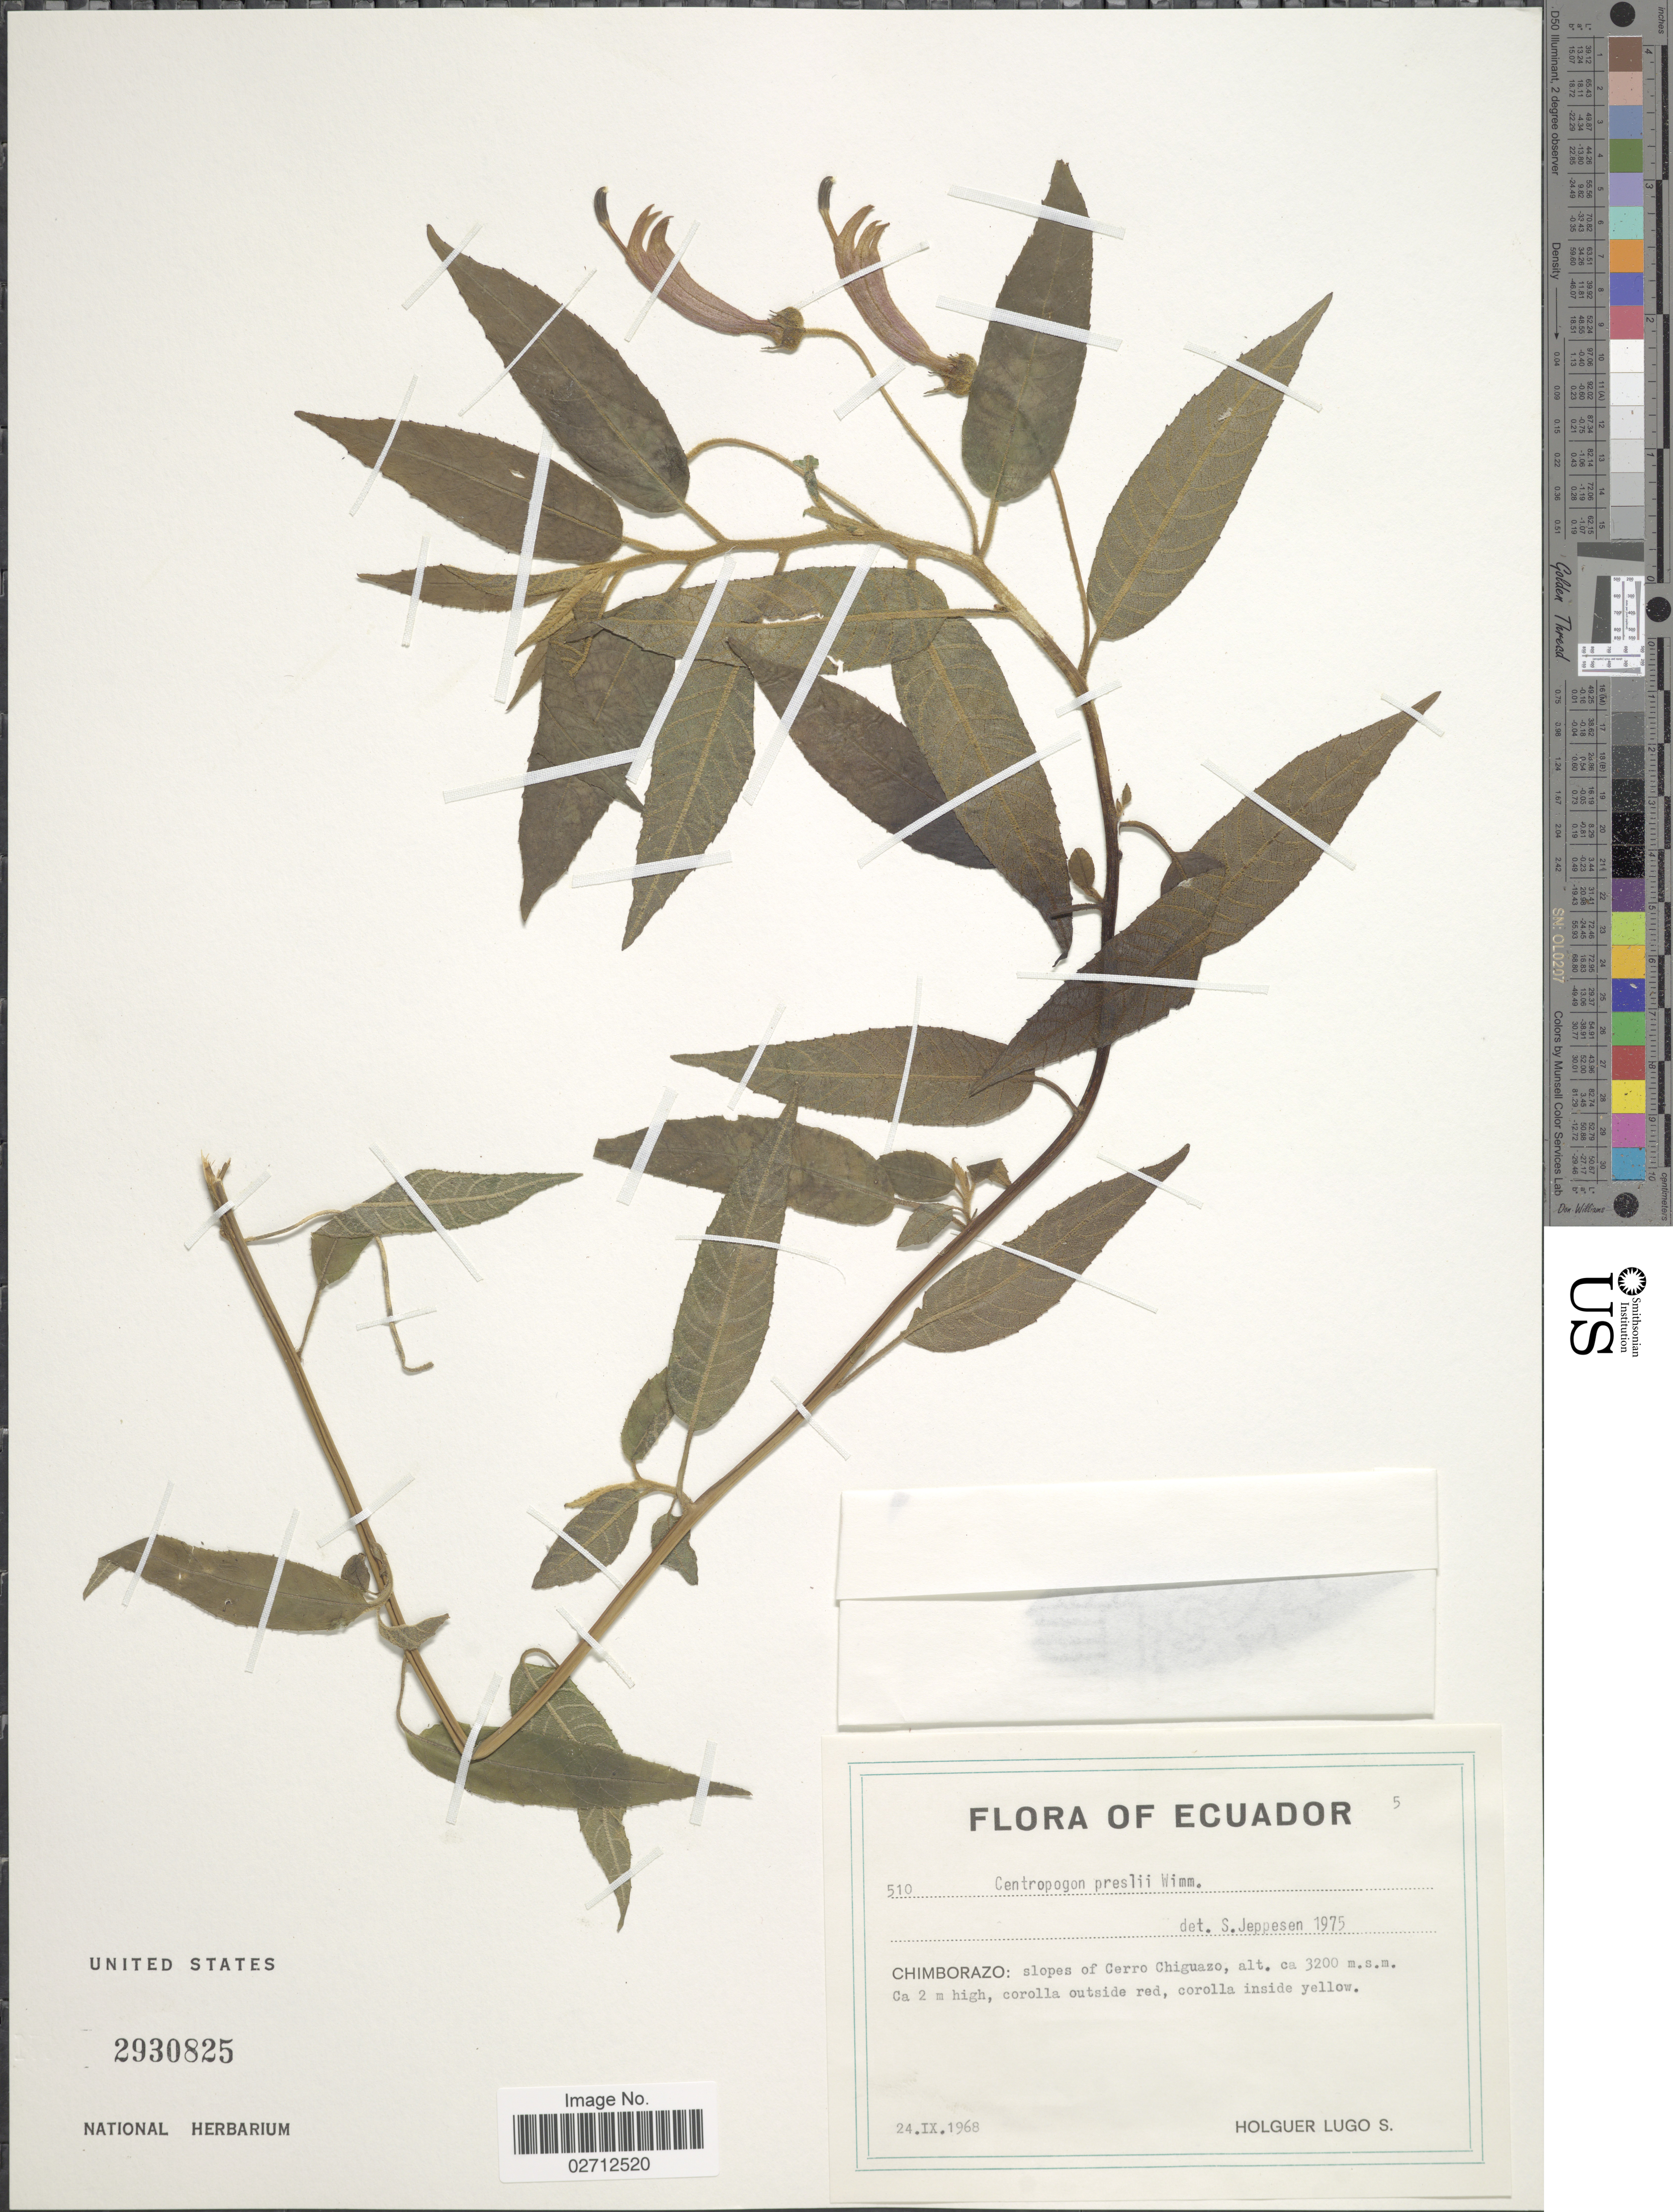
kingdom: Plantae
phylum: Tracheophyta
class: Magnoliopsida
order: Asterales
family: Campanulaceae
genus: Centropogon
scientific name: Centropogon preslii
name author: E. Wimm.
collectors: H. Lugo S.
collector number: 510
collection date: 1968-09-24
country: Ecuador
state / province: Chimborazo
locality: Slopes of Cerro Chiguazo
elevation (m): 3200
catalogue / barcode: US 2930825